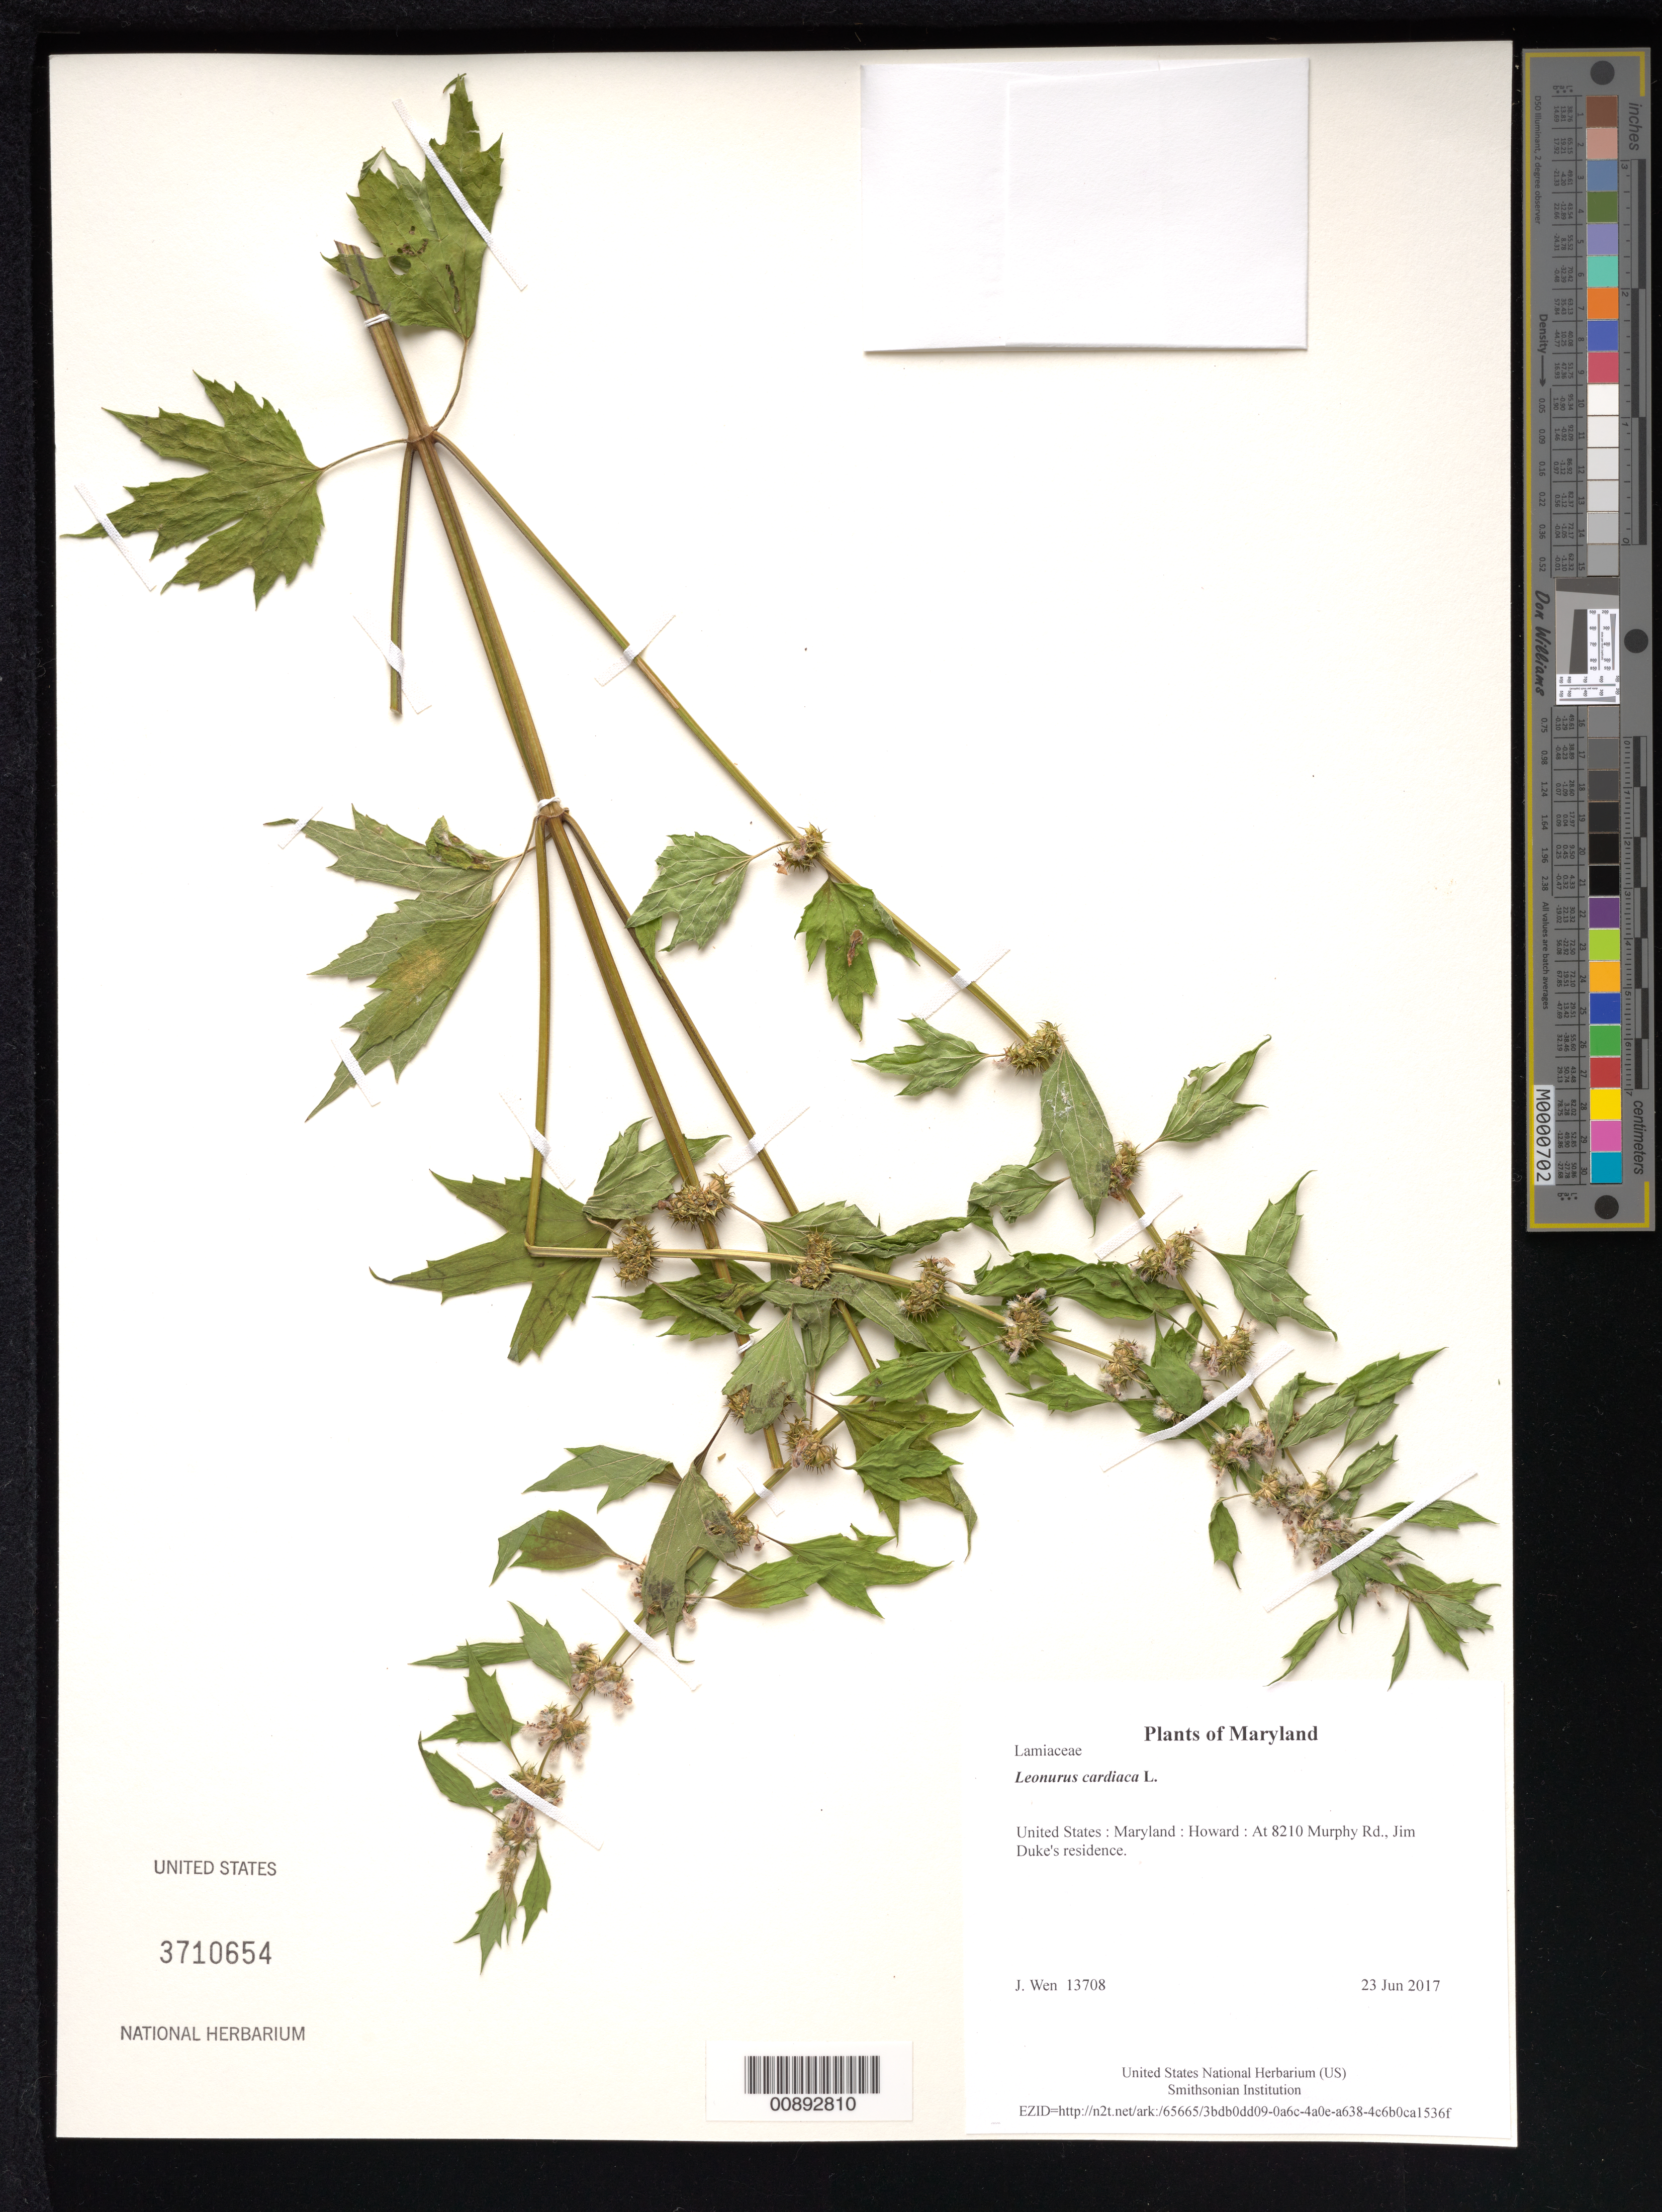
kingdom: Plantae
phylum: Tracheophyta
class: Magnoliopsida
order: Lamiales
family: Lamiaceae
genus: Leonurus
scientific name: Leonurus cardiaca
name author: L.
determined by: Wen, Jun, (BOT), Smithsonian Institution - National Museum of Natural History (UNITED STATES)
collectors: J. Wen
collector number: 13708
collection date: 2017-06-23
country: United States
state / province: Maryland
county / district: Howard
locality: At 8210 Murphy Rd., Jim Duke's residence.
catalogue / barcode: US 3710654